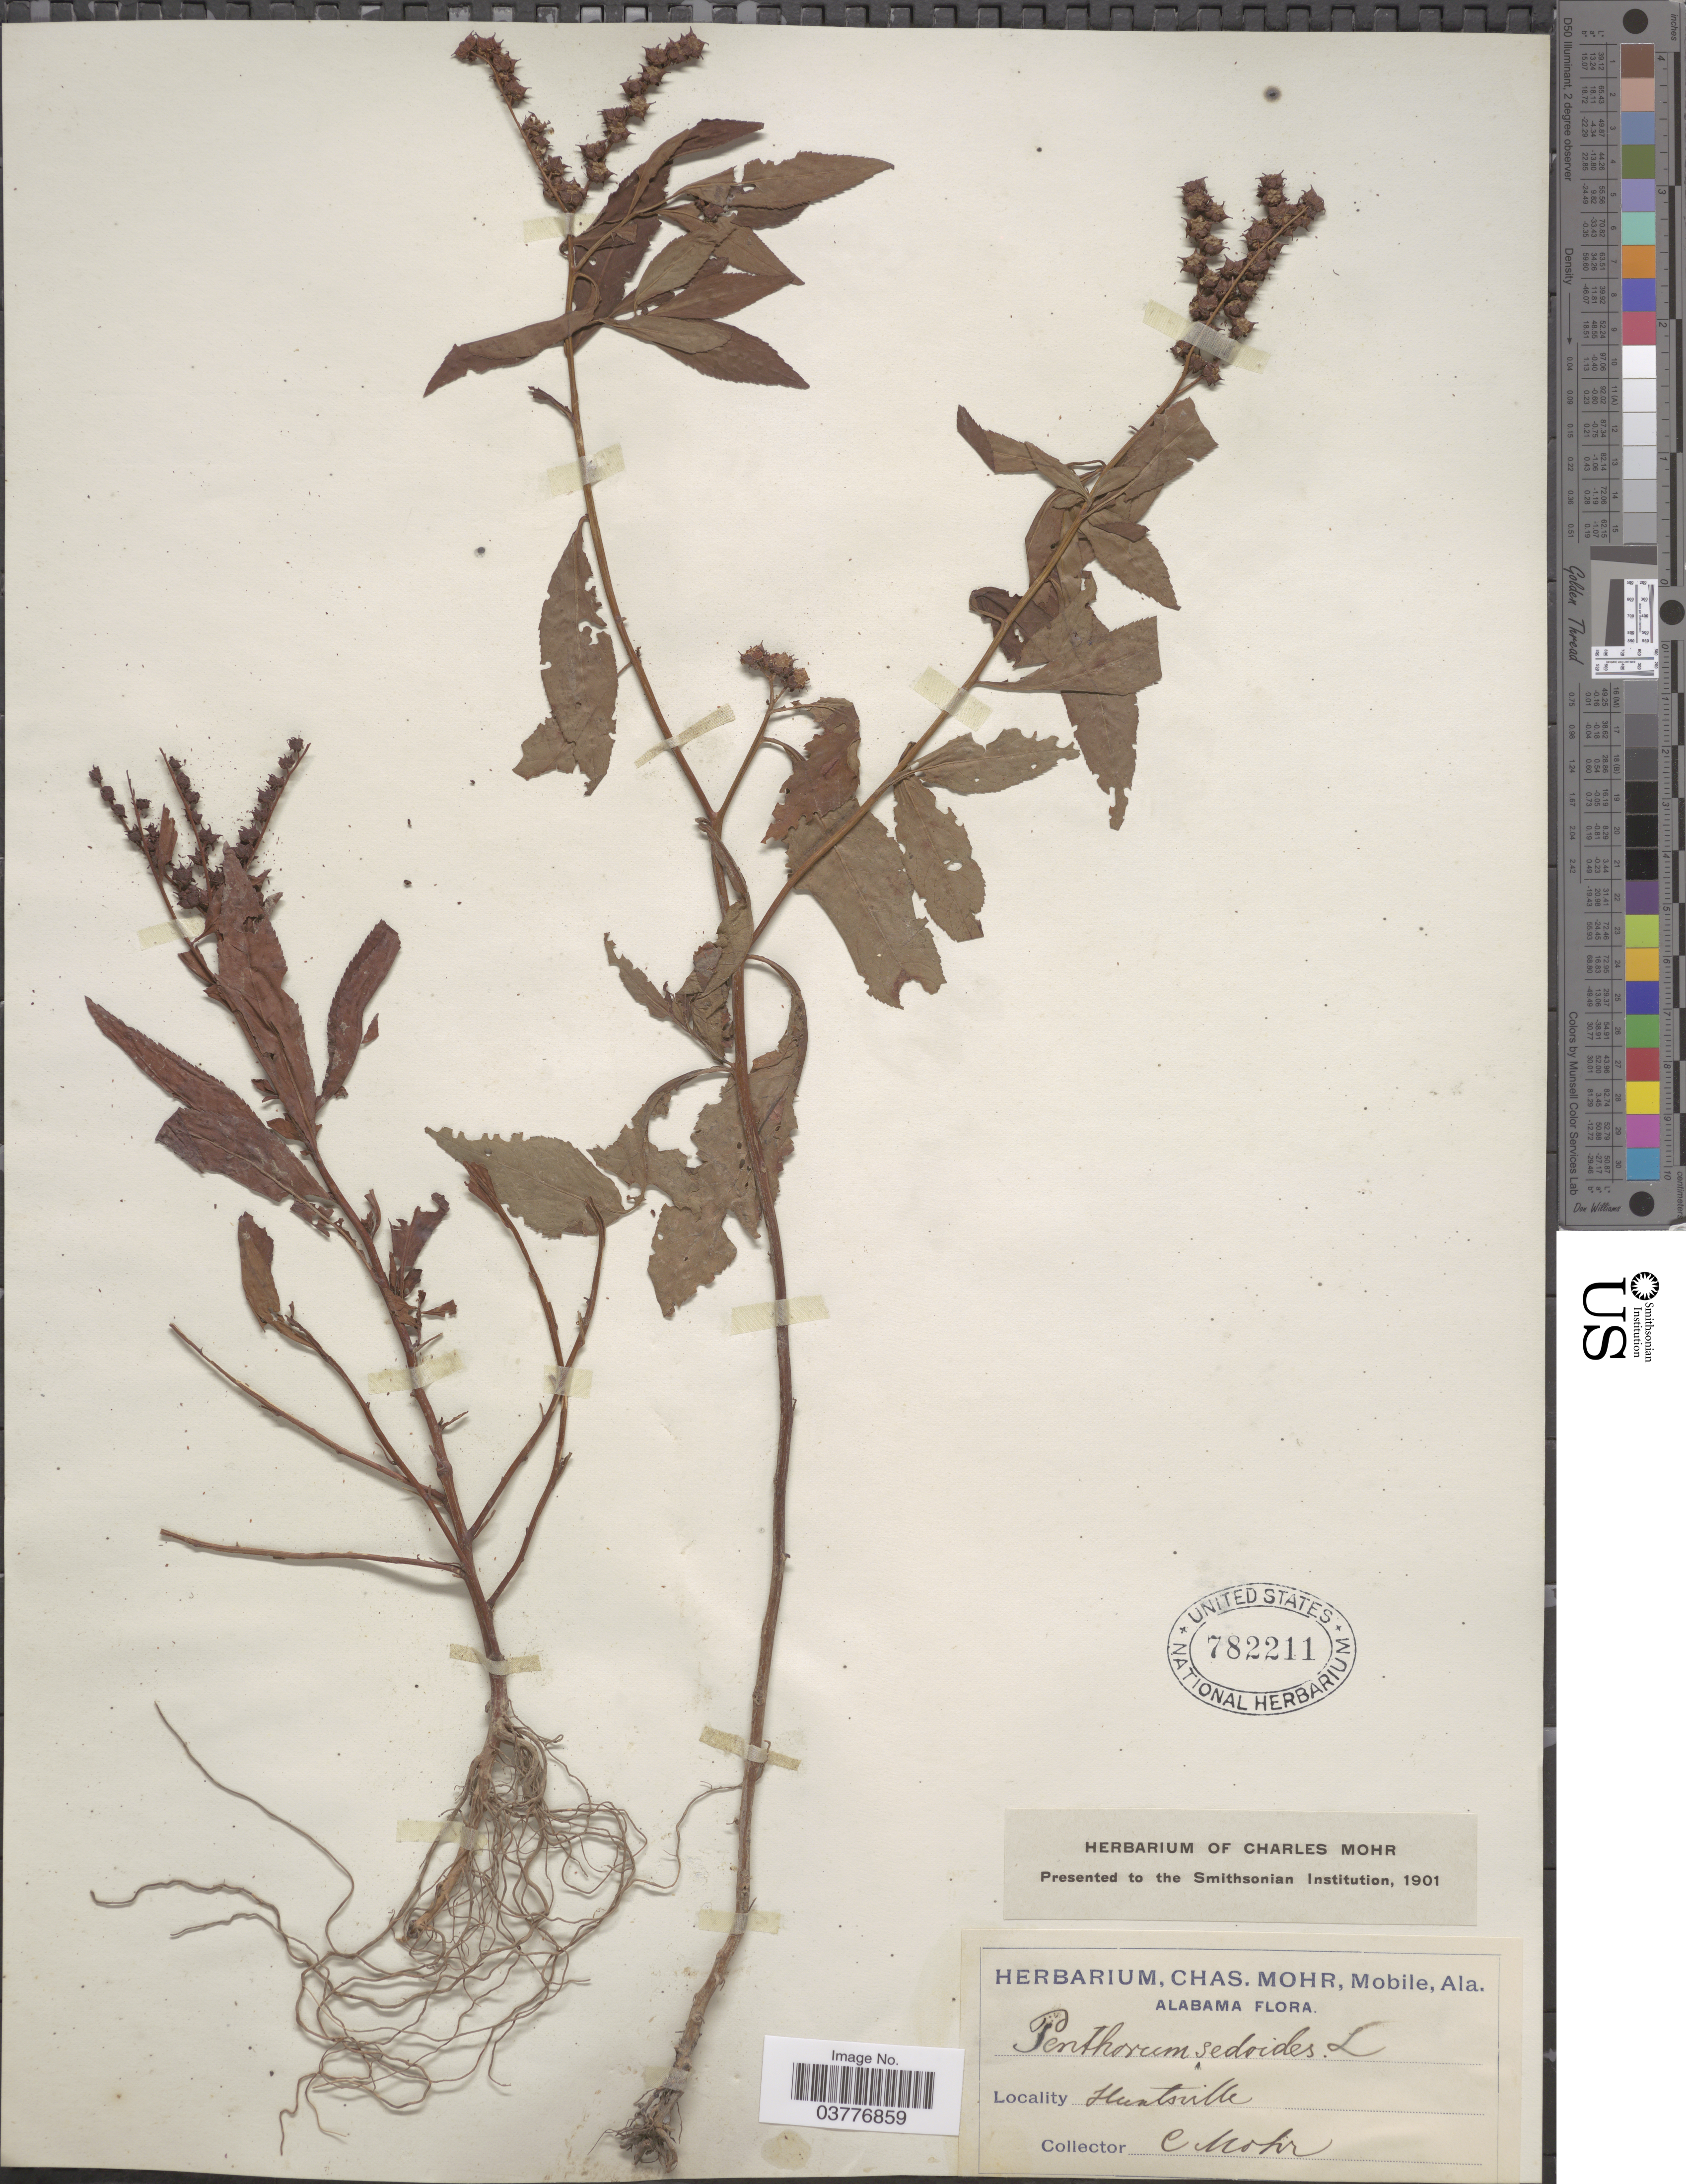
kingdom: Plantae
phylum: Tracheophyta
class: Magnoliopsida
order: Saxifragales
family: Penthoraceae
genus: Penthorum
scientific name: Penthorum sedoides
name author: L.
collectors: Mohr, C. T. (herbarium)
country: United States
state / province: Alabama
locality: Huntsville.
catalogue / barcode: US 782211